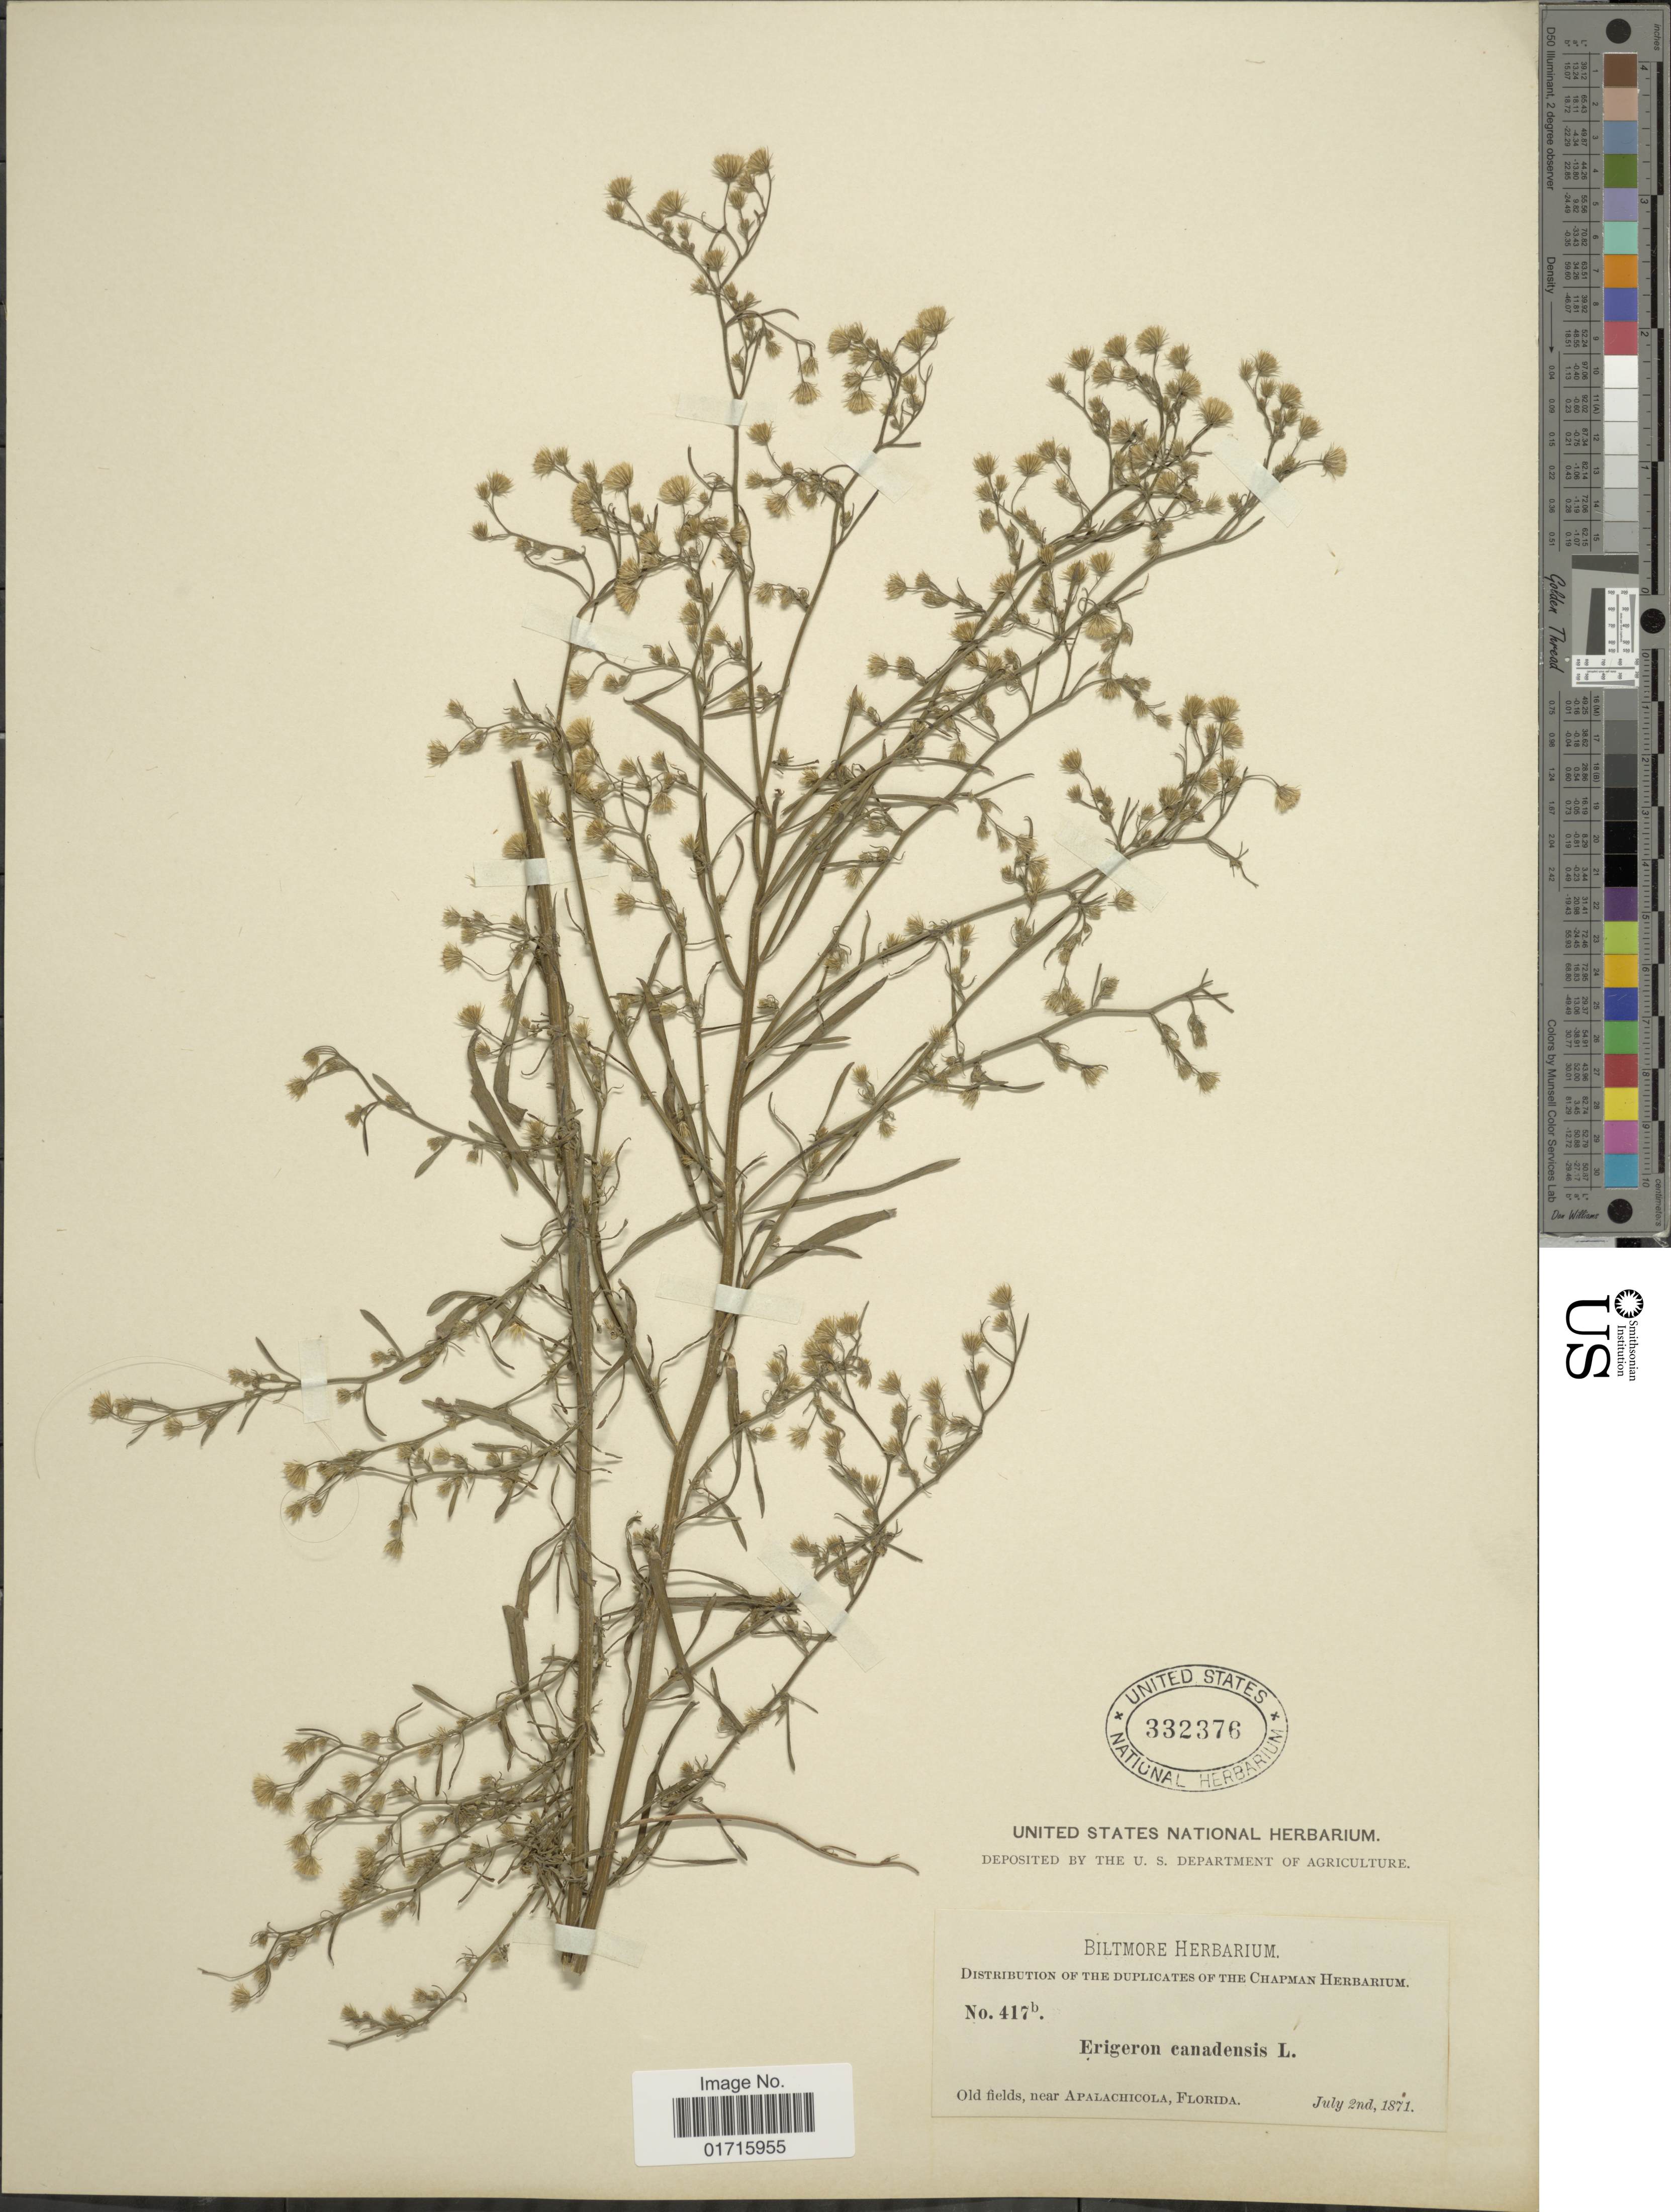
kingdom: Plantae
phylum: Tracheophyta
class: Magnoliopsida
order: Asterales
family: Asteraceae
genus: Conyza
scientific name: Conyza canadensis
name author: (L.) Cronq.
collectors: ex herb. Biltmore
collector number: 417b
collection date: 1871-07-02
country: United States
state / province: Florida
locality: Old fields, near Apalachocola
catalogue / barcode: US 332376